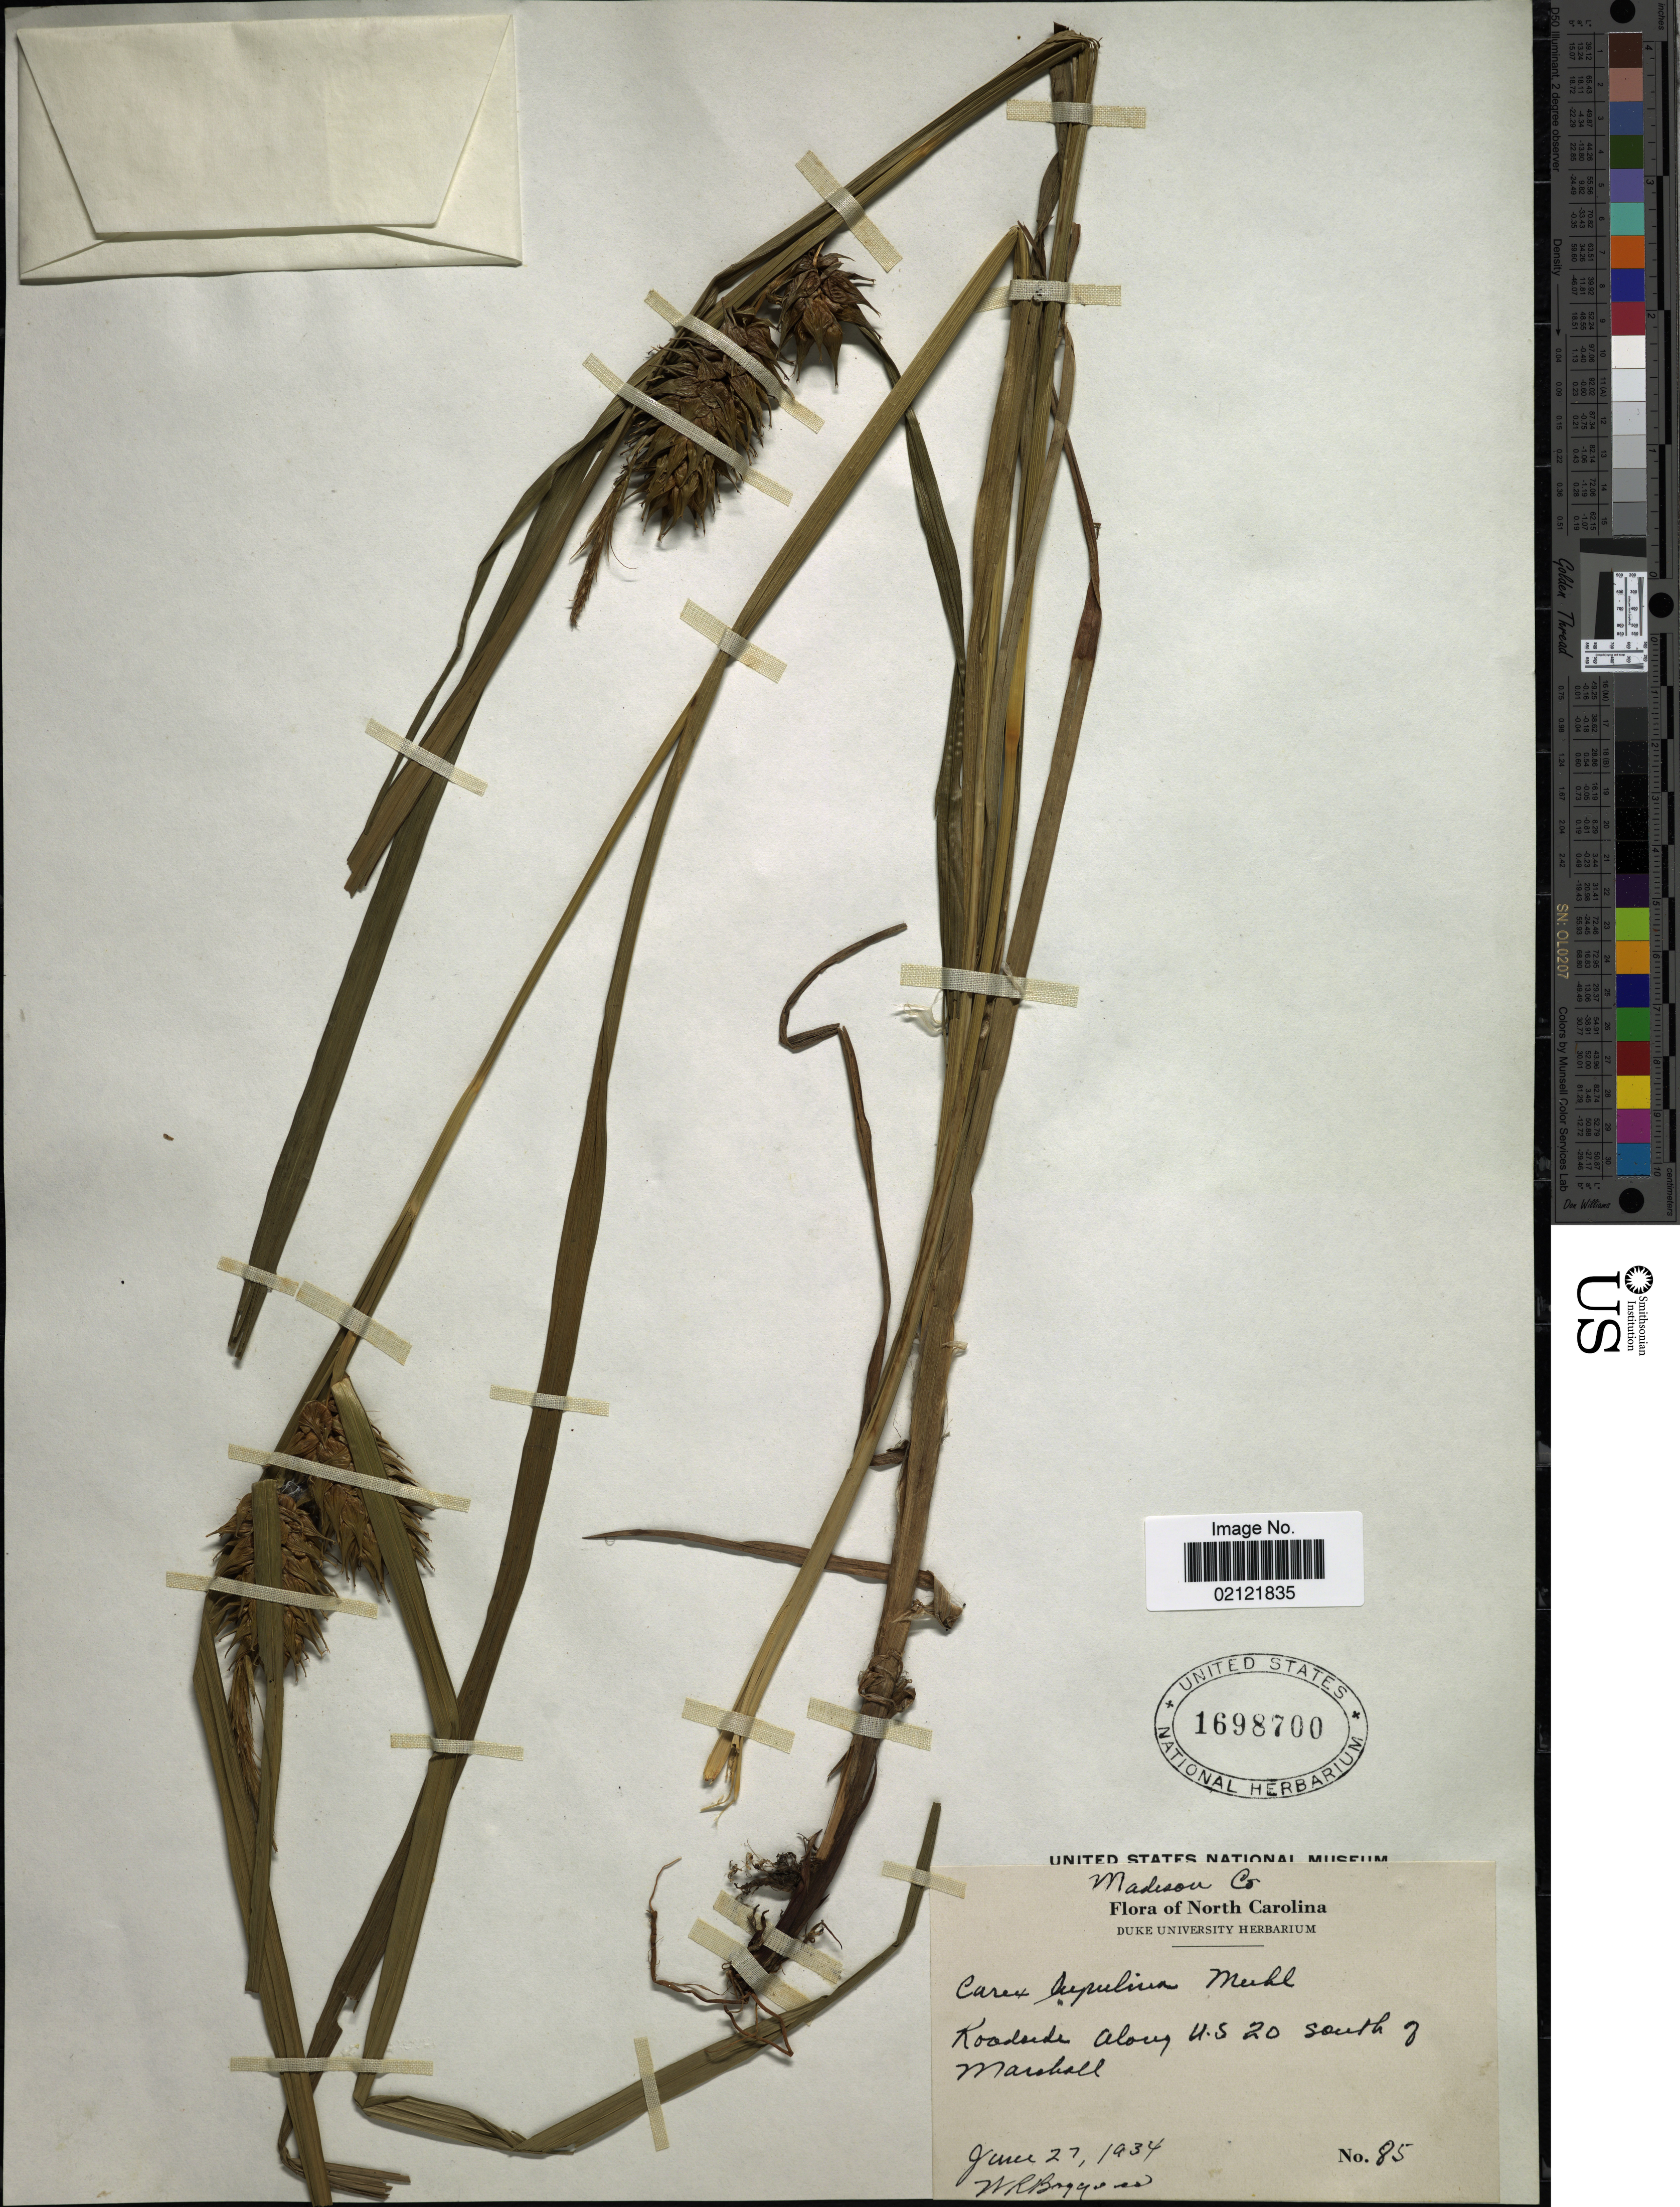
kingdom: Plantae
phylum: Tracheophyta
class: Liliopsida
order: Poales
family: Cyperaceae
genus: Carex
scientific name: Carex lupulina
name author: Muhl. ex Willd.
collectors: W. Boggess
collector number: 85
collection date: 1934-06-27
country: United States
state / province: North Carolina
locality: Madison Co. Roadside along U.S. 20 South of Marshall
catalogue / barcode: US 1698700